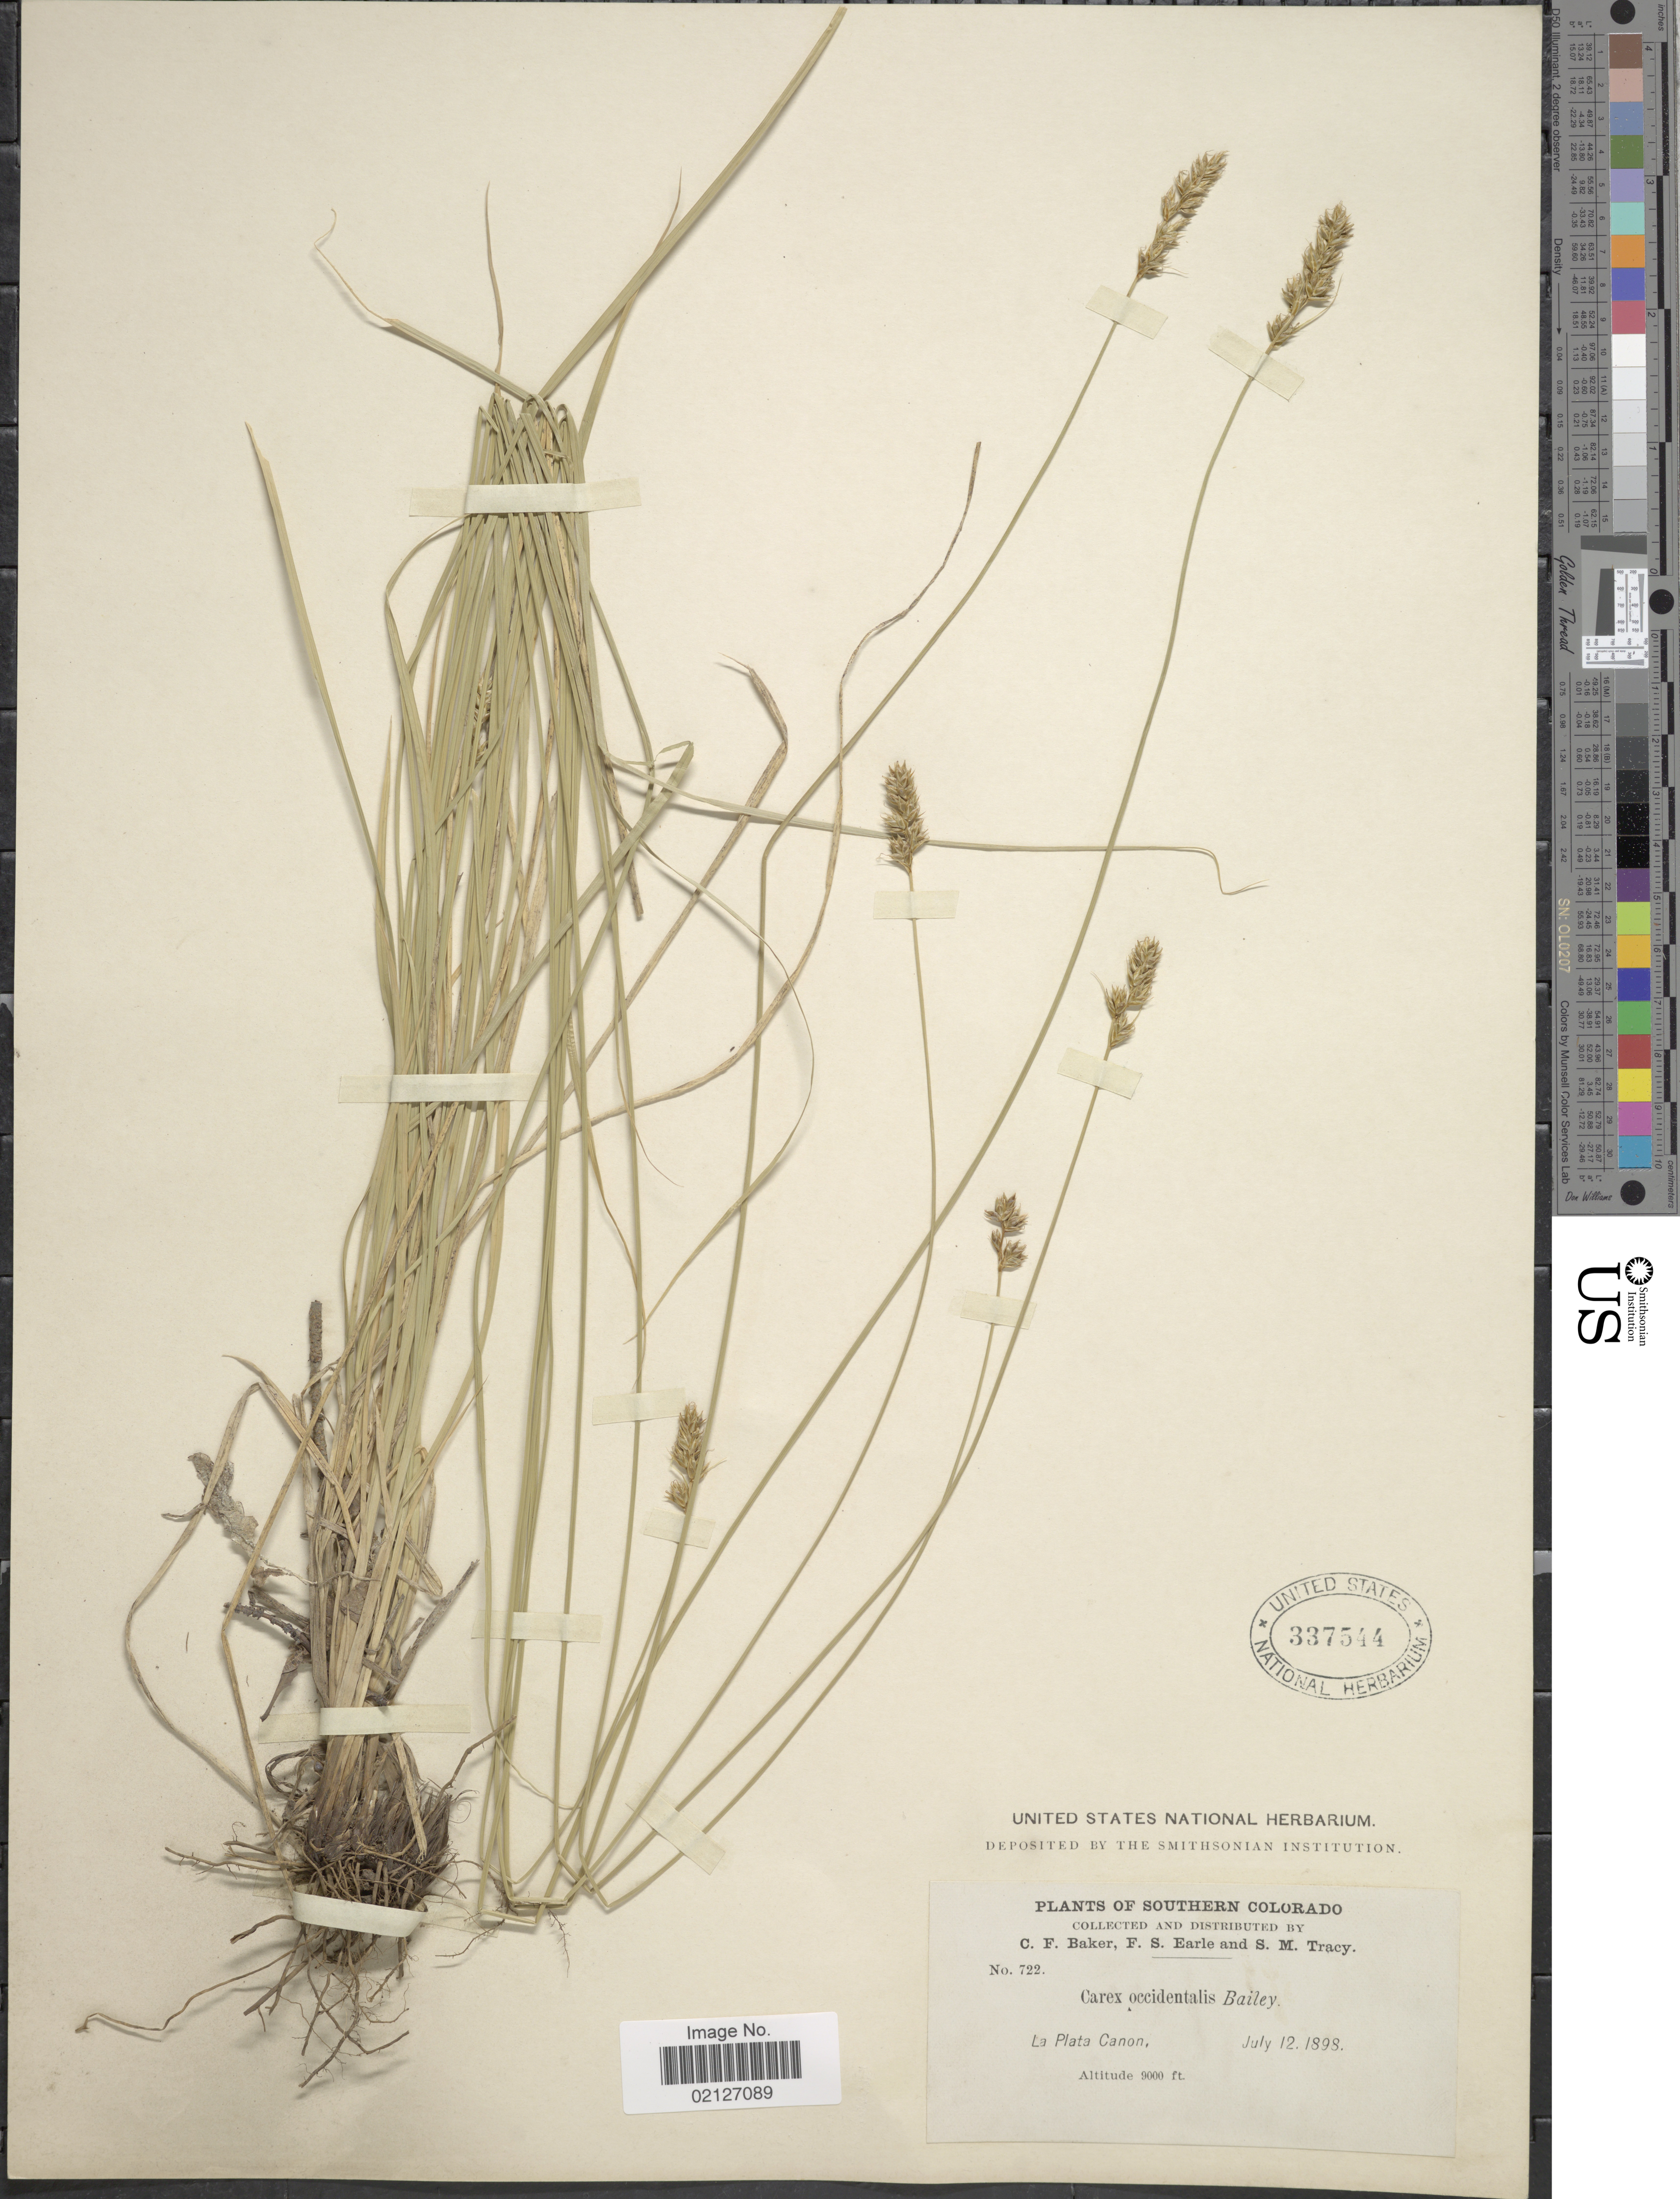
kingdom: Plantae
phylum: Tracheophyta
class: Liliopsida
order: Poales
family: Cyperaceae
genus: Carex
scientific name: Carex occidentalis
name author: L.H. Bailey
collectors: C. F. Baker, F. S. Earle & S. M. Tracy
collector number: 722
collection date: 1898-07-12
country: United States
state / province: Colorado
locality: Southern Colorado, La Plata Canon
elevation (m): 2743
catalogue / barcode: US 337544